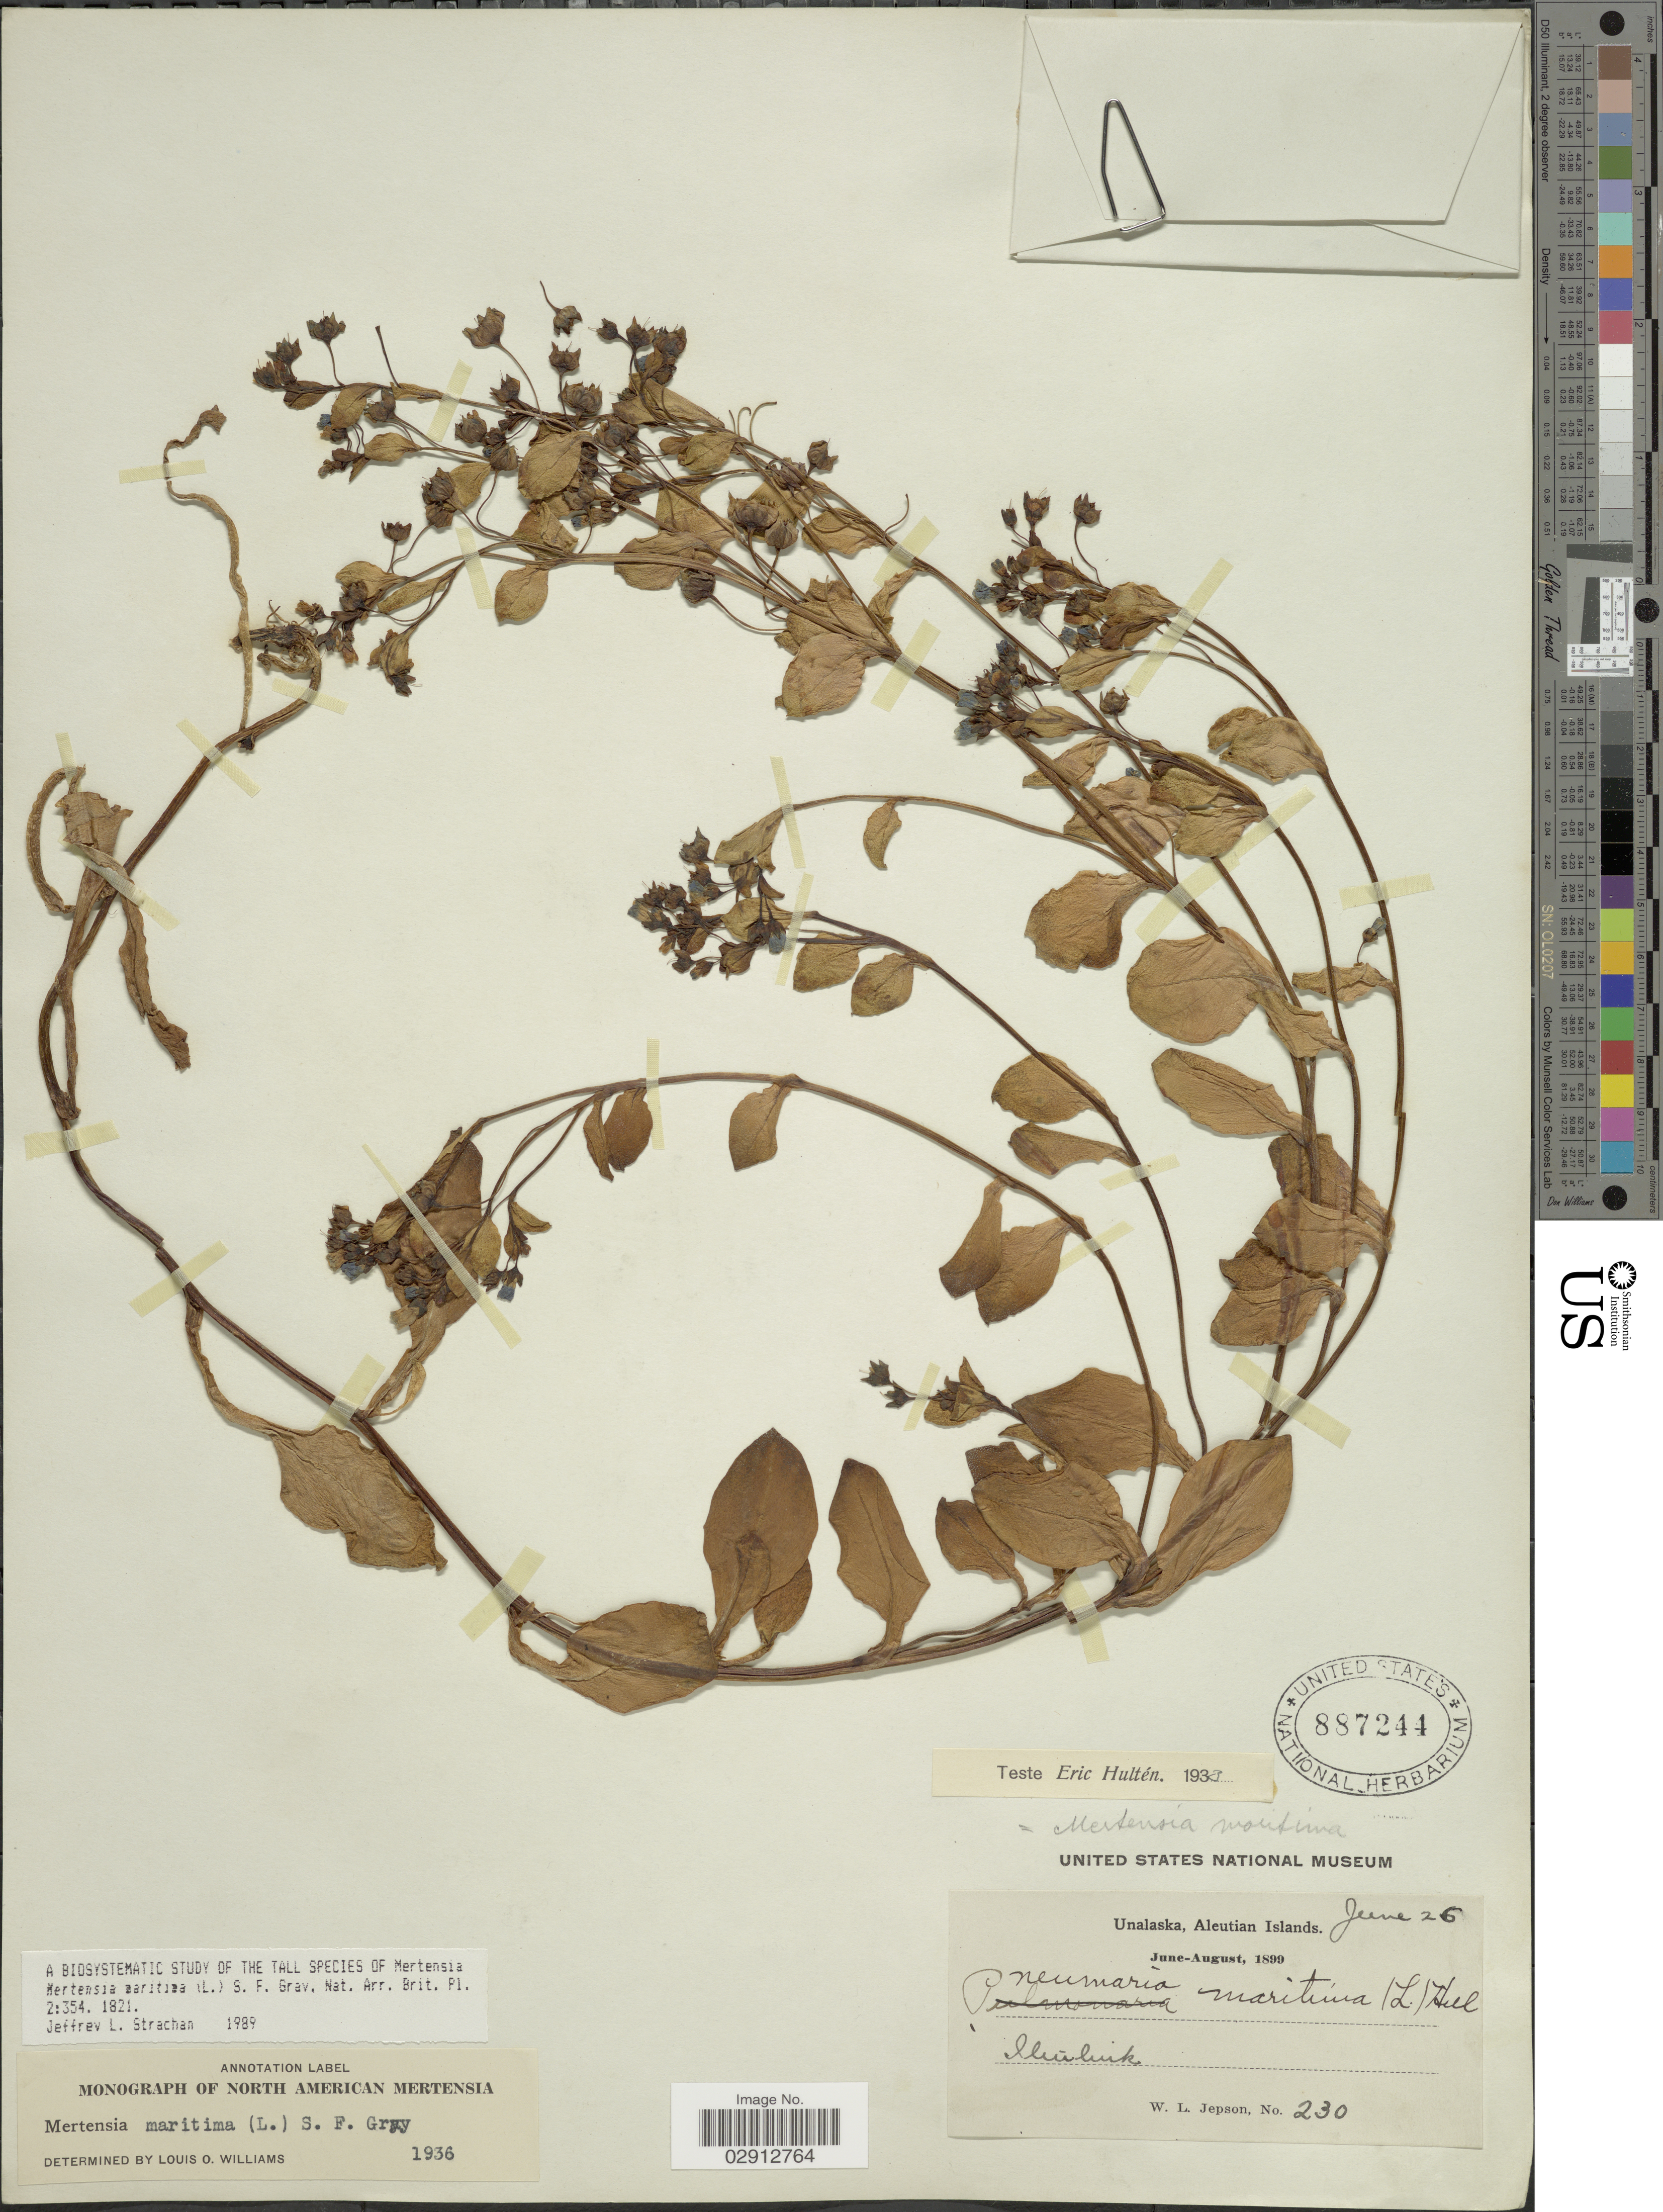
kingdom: Plantae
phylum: Tracheophyta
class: Magnoliopsida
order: Boraginales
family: Boraginaceae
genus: Mertensia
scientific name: Mertensia maritima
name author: (L.) S.F. Gray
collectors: W. L. Jepson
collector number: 230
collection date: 1899-06/1899-08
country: United States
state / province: Alaska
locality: Unalaska, Aleutian Islands. Iliuliuk.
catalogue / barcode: US 887244